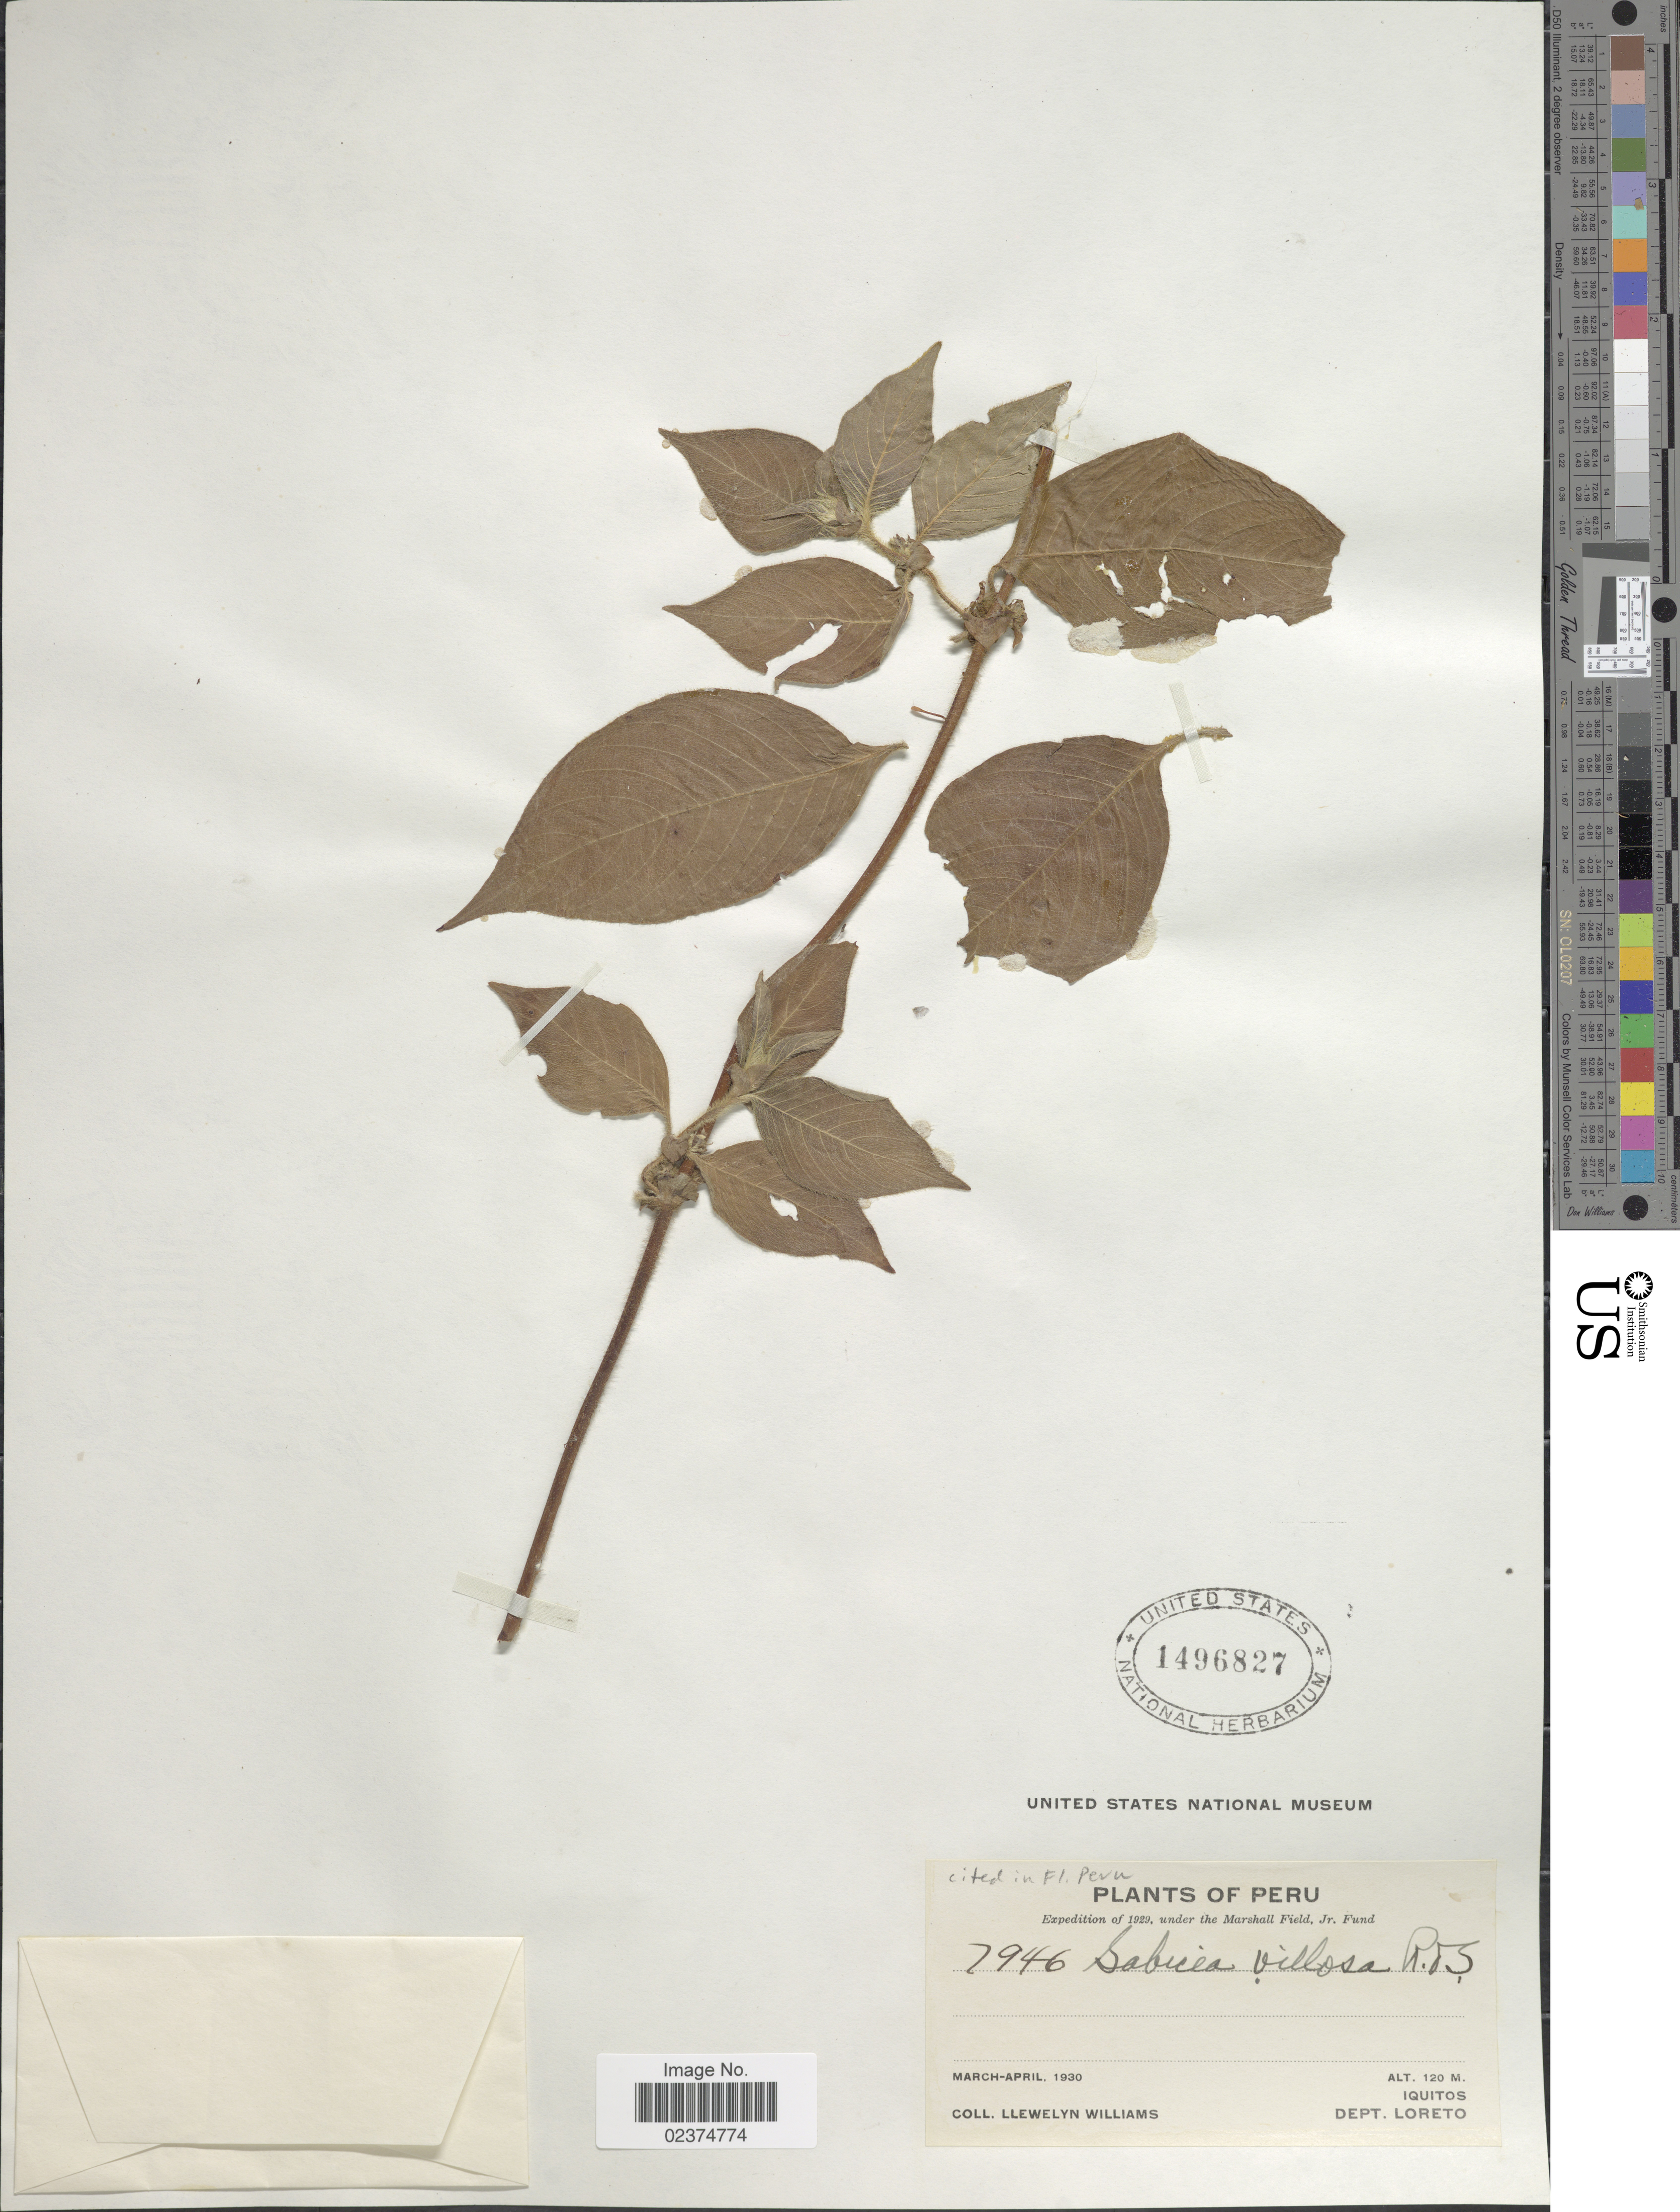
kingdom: Plantae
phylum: Tracheophyta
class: Magnoliopsida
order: Gentianales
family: Rubiaceae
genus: Sabicea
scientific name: Sabicea villosa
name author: Willd. ex Roem. & Schult.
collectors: Ll. Williams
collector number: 7946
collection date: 1930-03/1930-04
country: Peru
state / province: Loreto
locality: Iquitos, Dept. Loreto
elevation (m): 120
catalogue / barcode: US 1496827